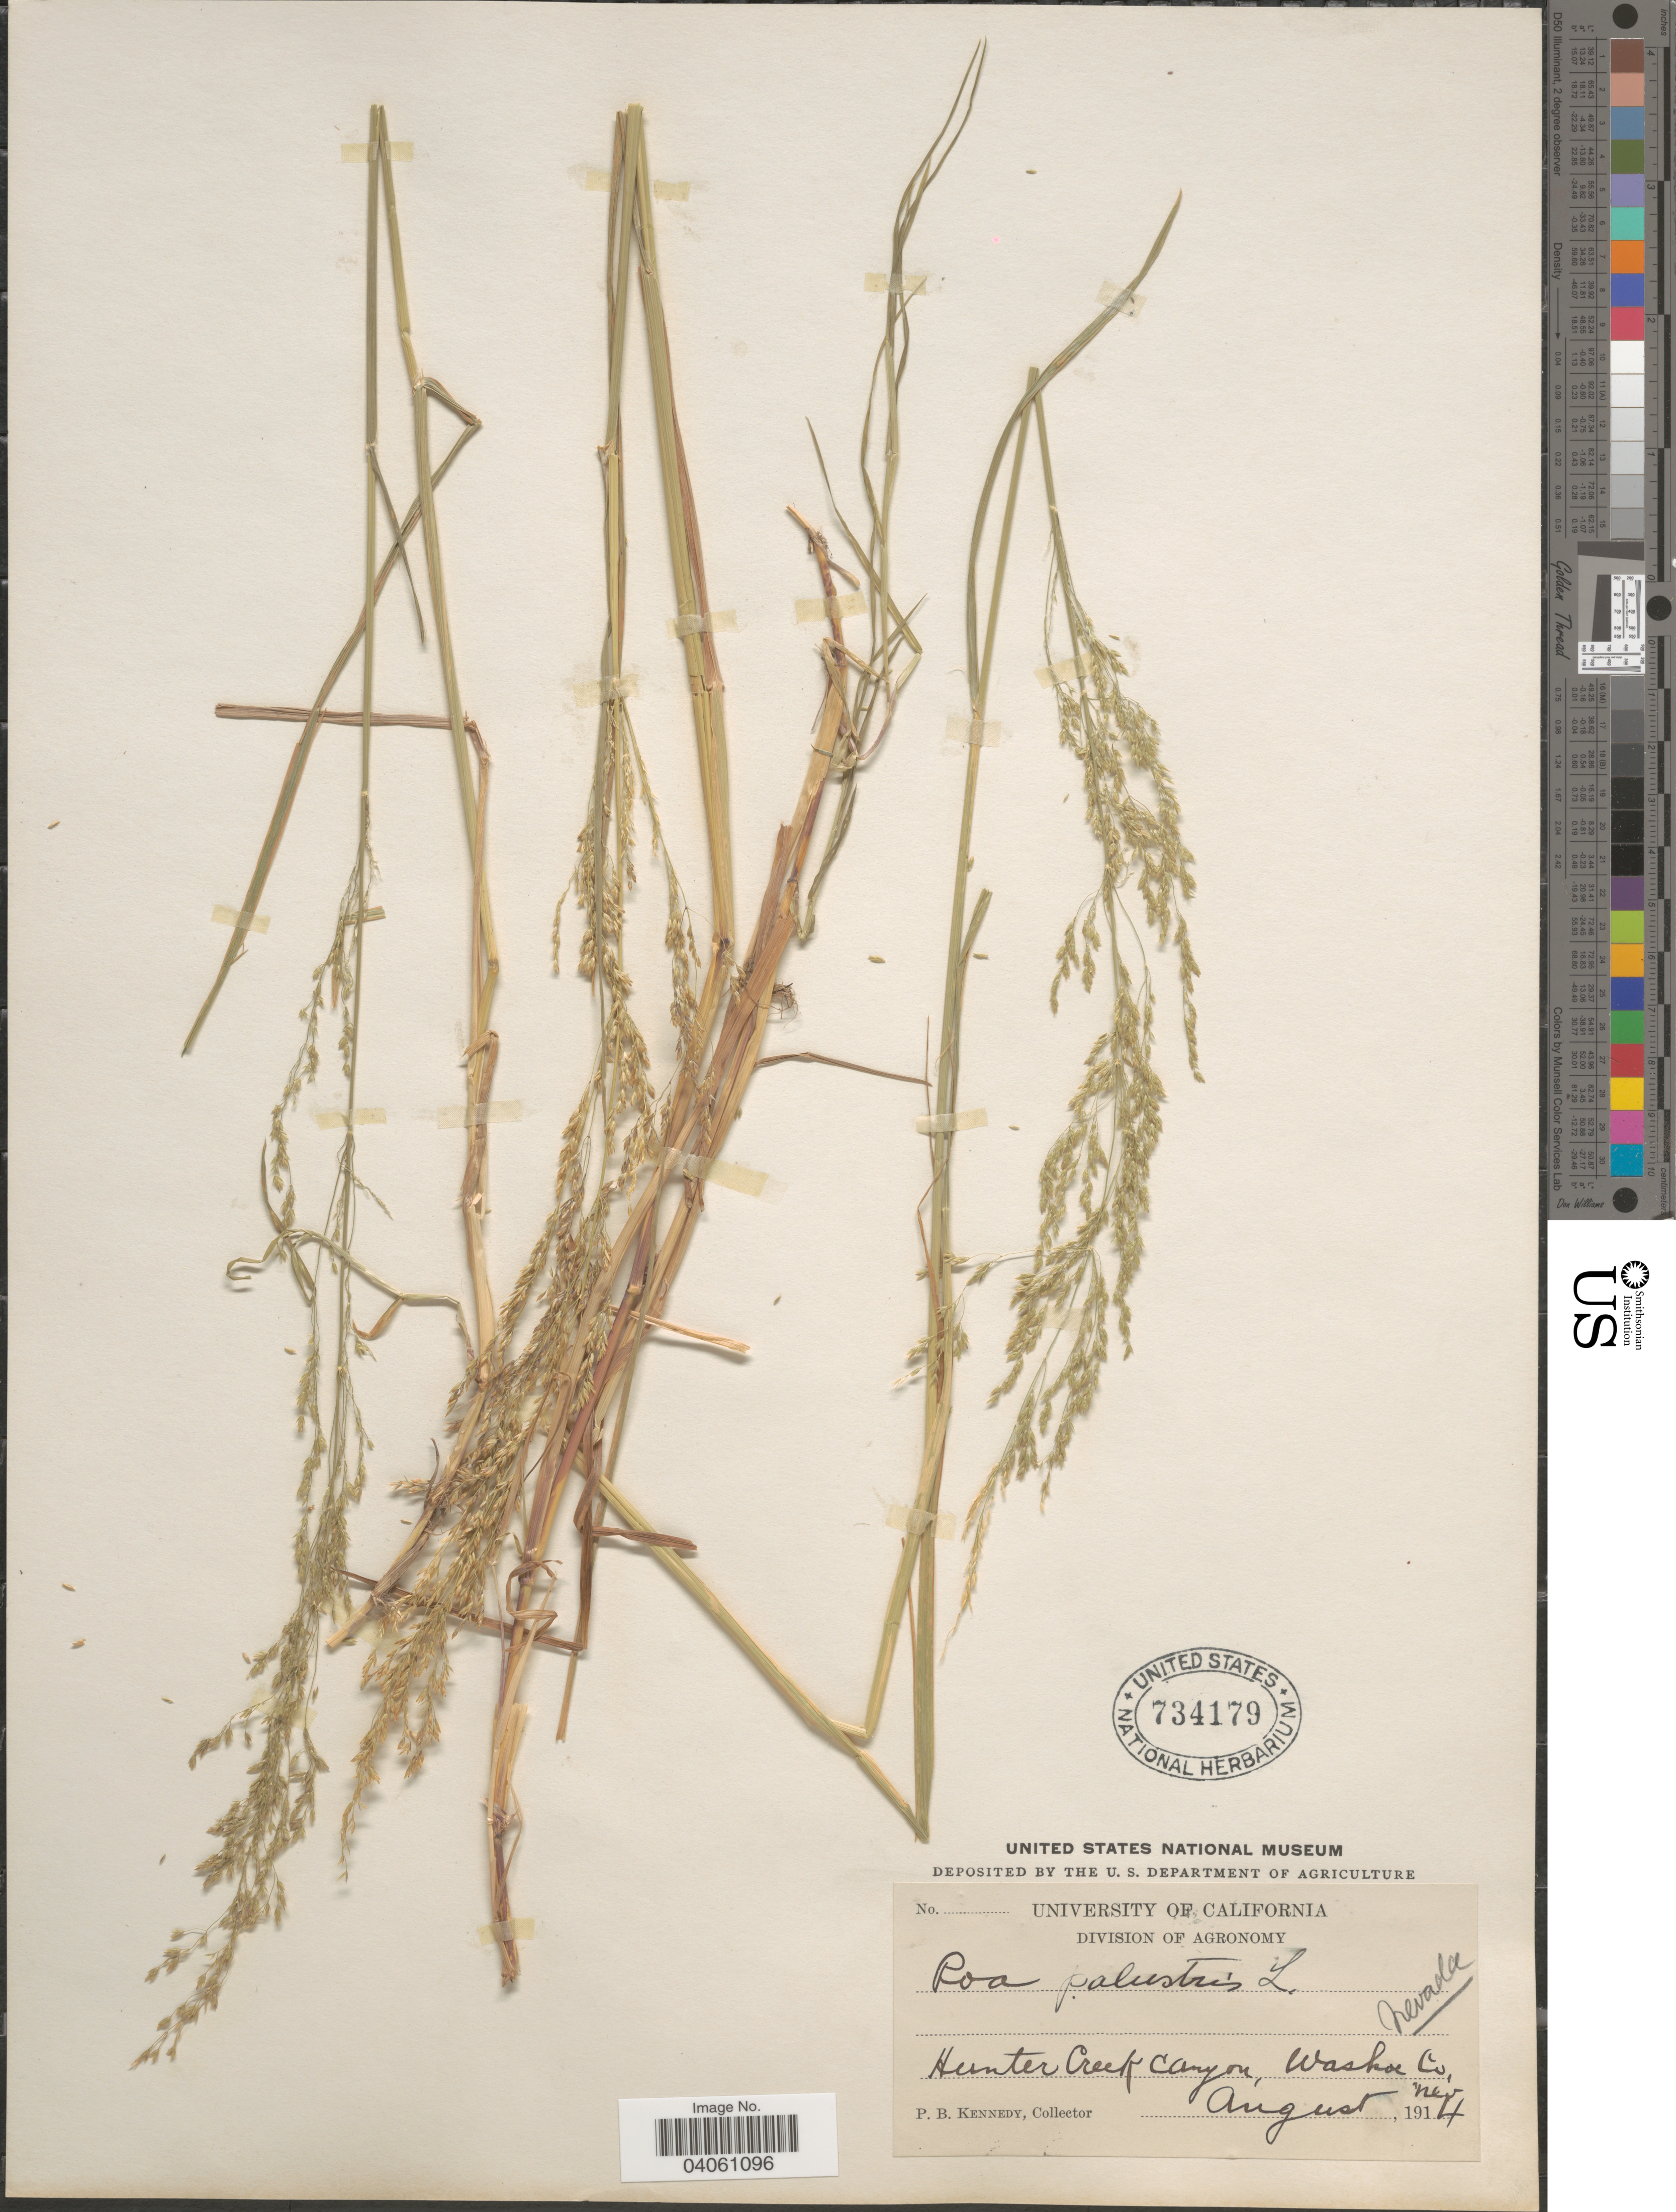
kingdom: Plantae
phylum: Tracheophyta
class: Liliopsida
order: Poales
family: Poaceae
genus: Poa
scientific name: Poa palustris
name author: L.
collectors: P. B. Kennedy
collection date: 1914-08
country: United States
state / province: Nevada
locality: Hunter Creek Canyon, Washoe Co.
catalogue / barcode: US 734179